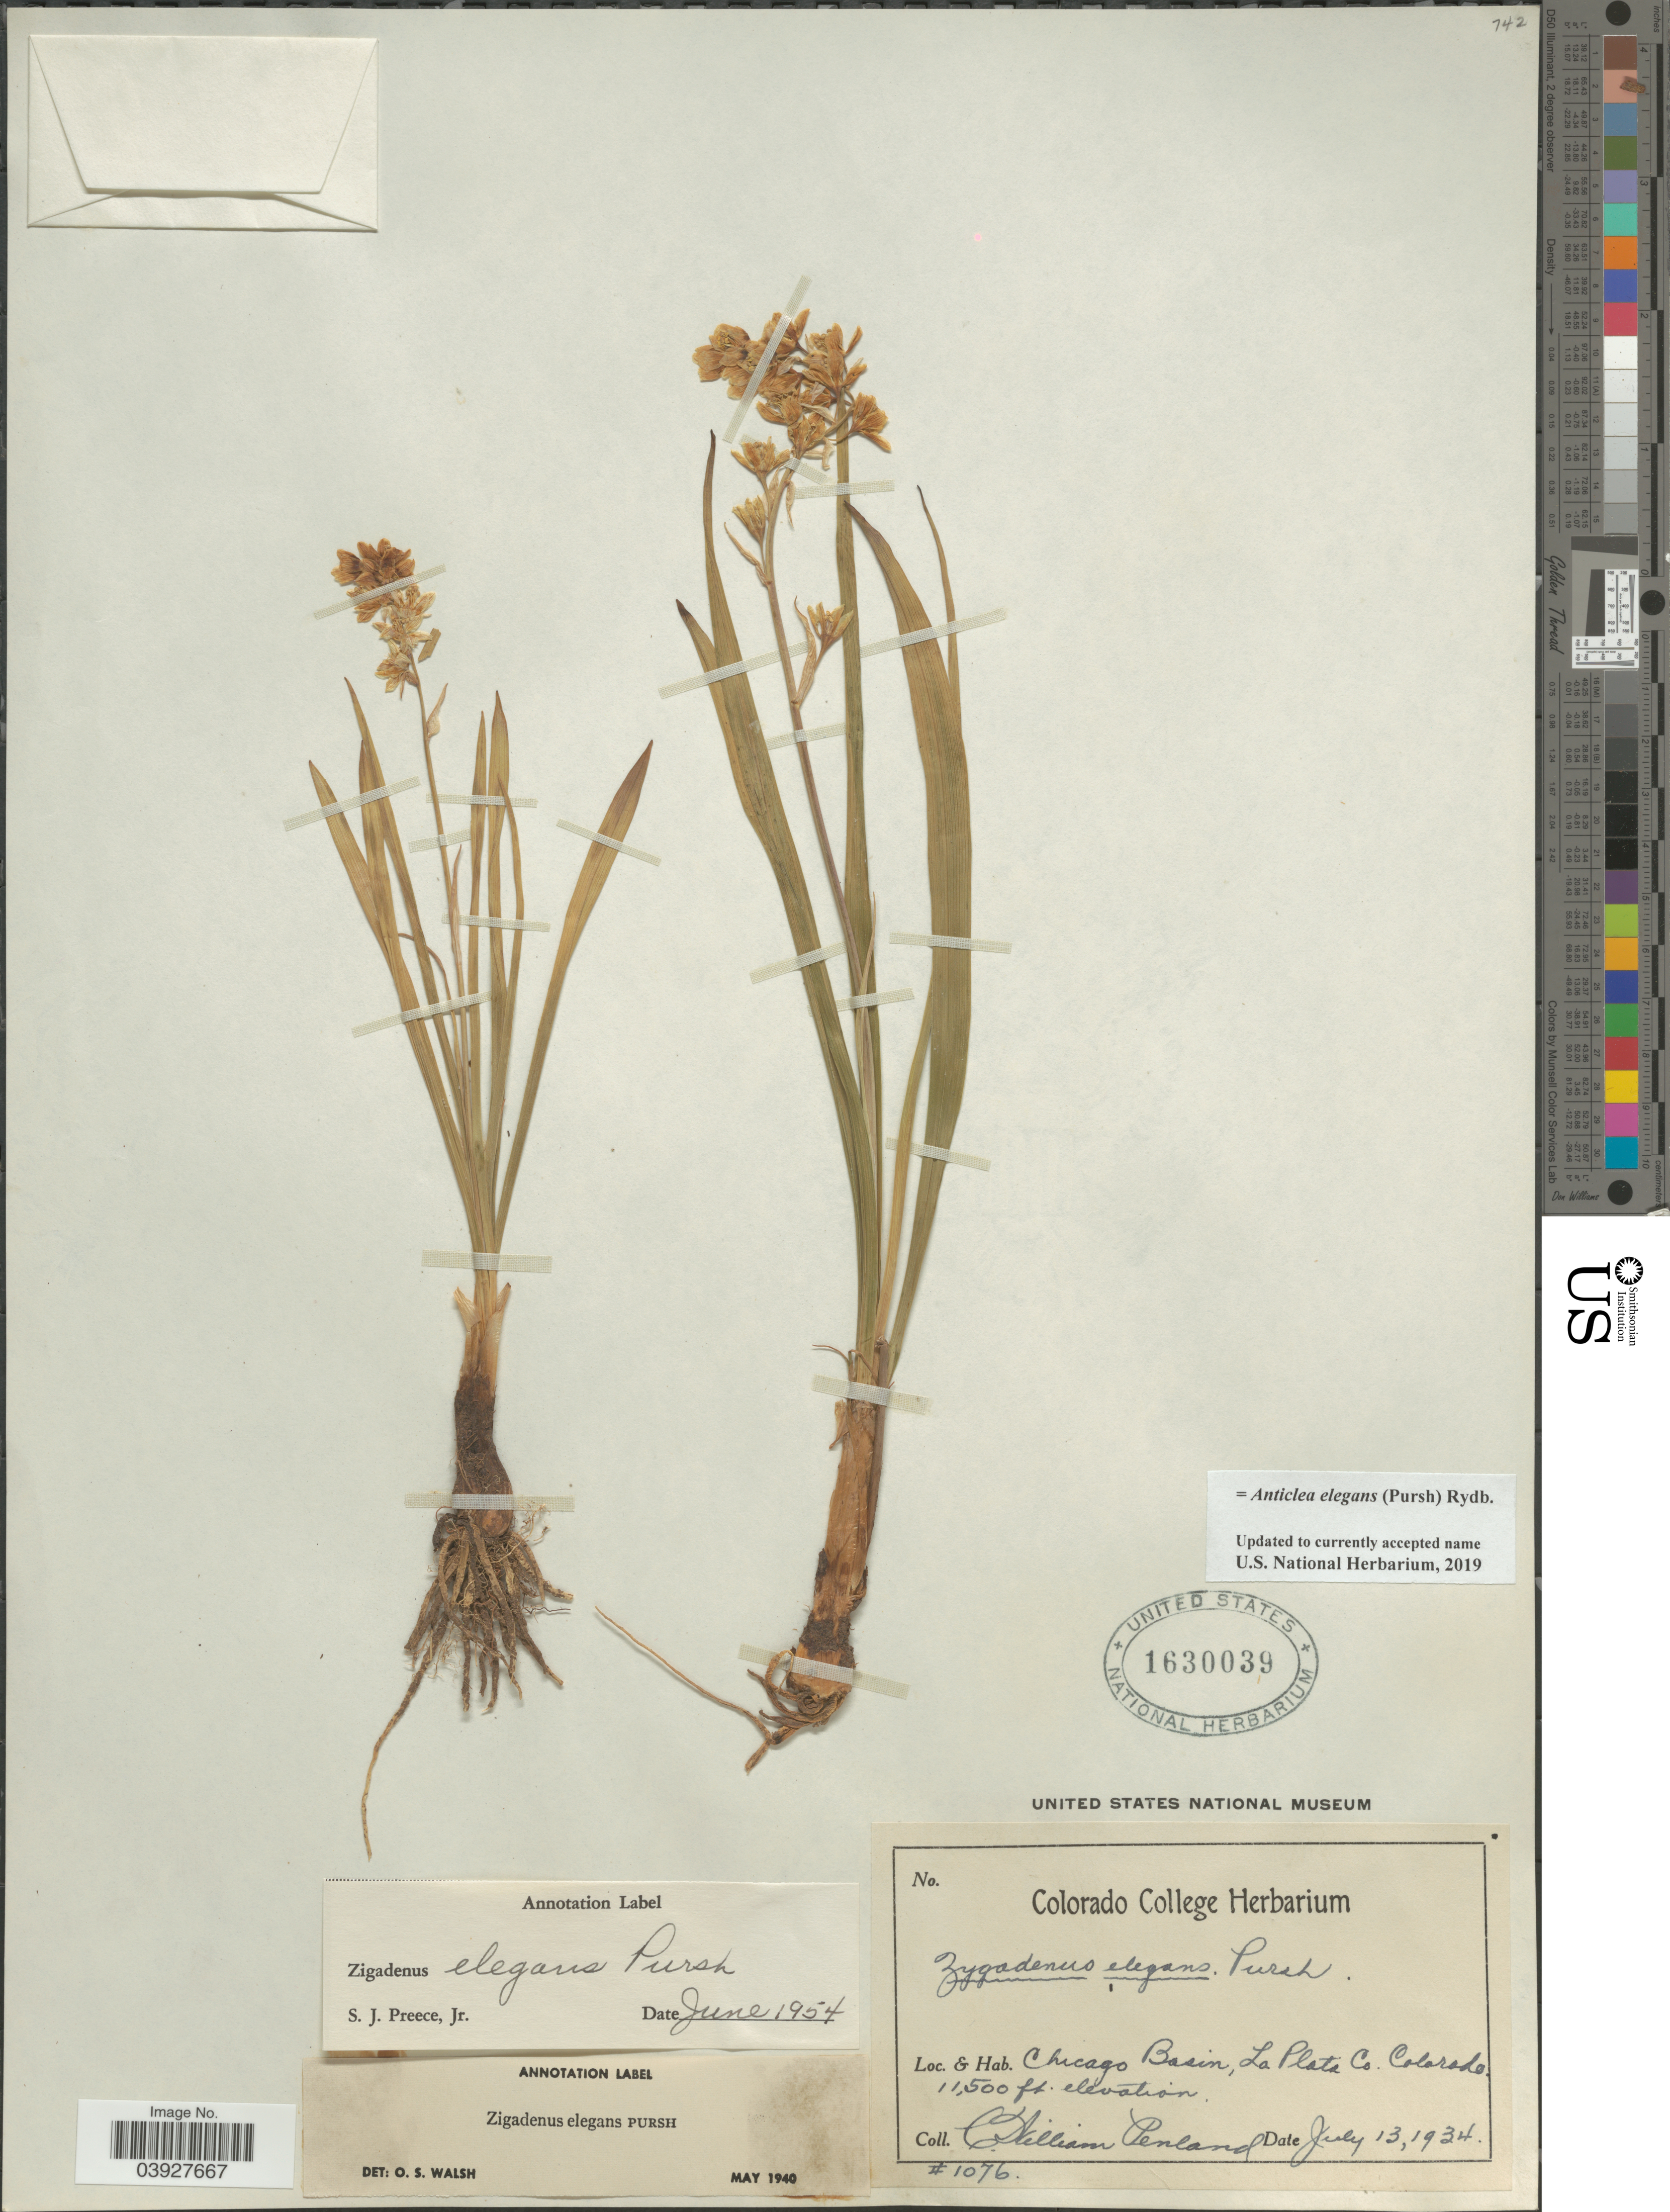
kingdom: Plantae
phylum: Tracheophyta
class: Liliopsida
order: Liliales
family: Melanthiaceae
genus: Anticlea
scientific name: Anticlea elegans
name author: (Pursh) Rydb.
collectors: C. W. Penland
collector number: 1076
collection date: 1934-07-13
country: United States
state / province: Colorado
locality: Chicago Basin, La Plata Co.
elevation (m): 3505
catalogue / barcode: US 1630039